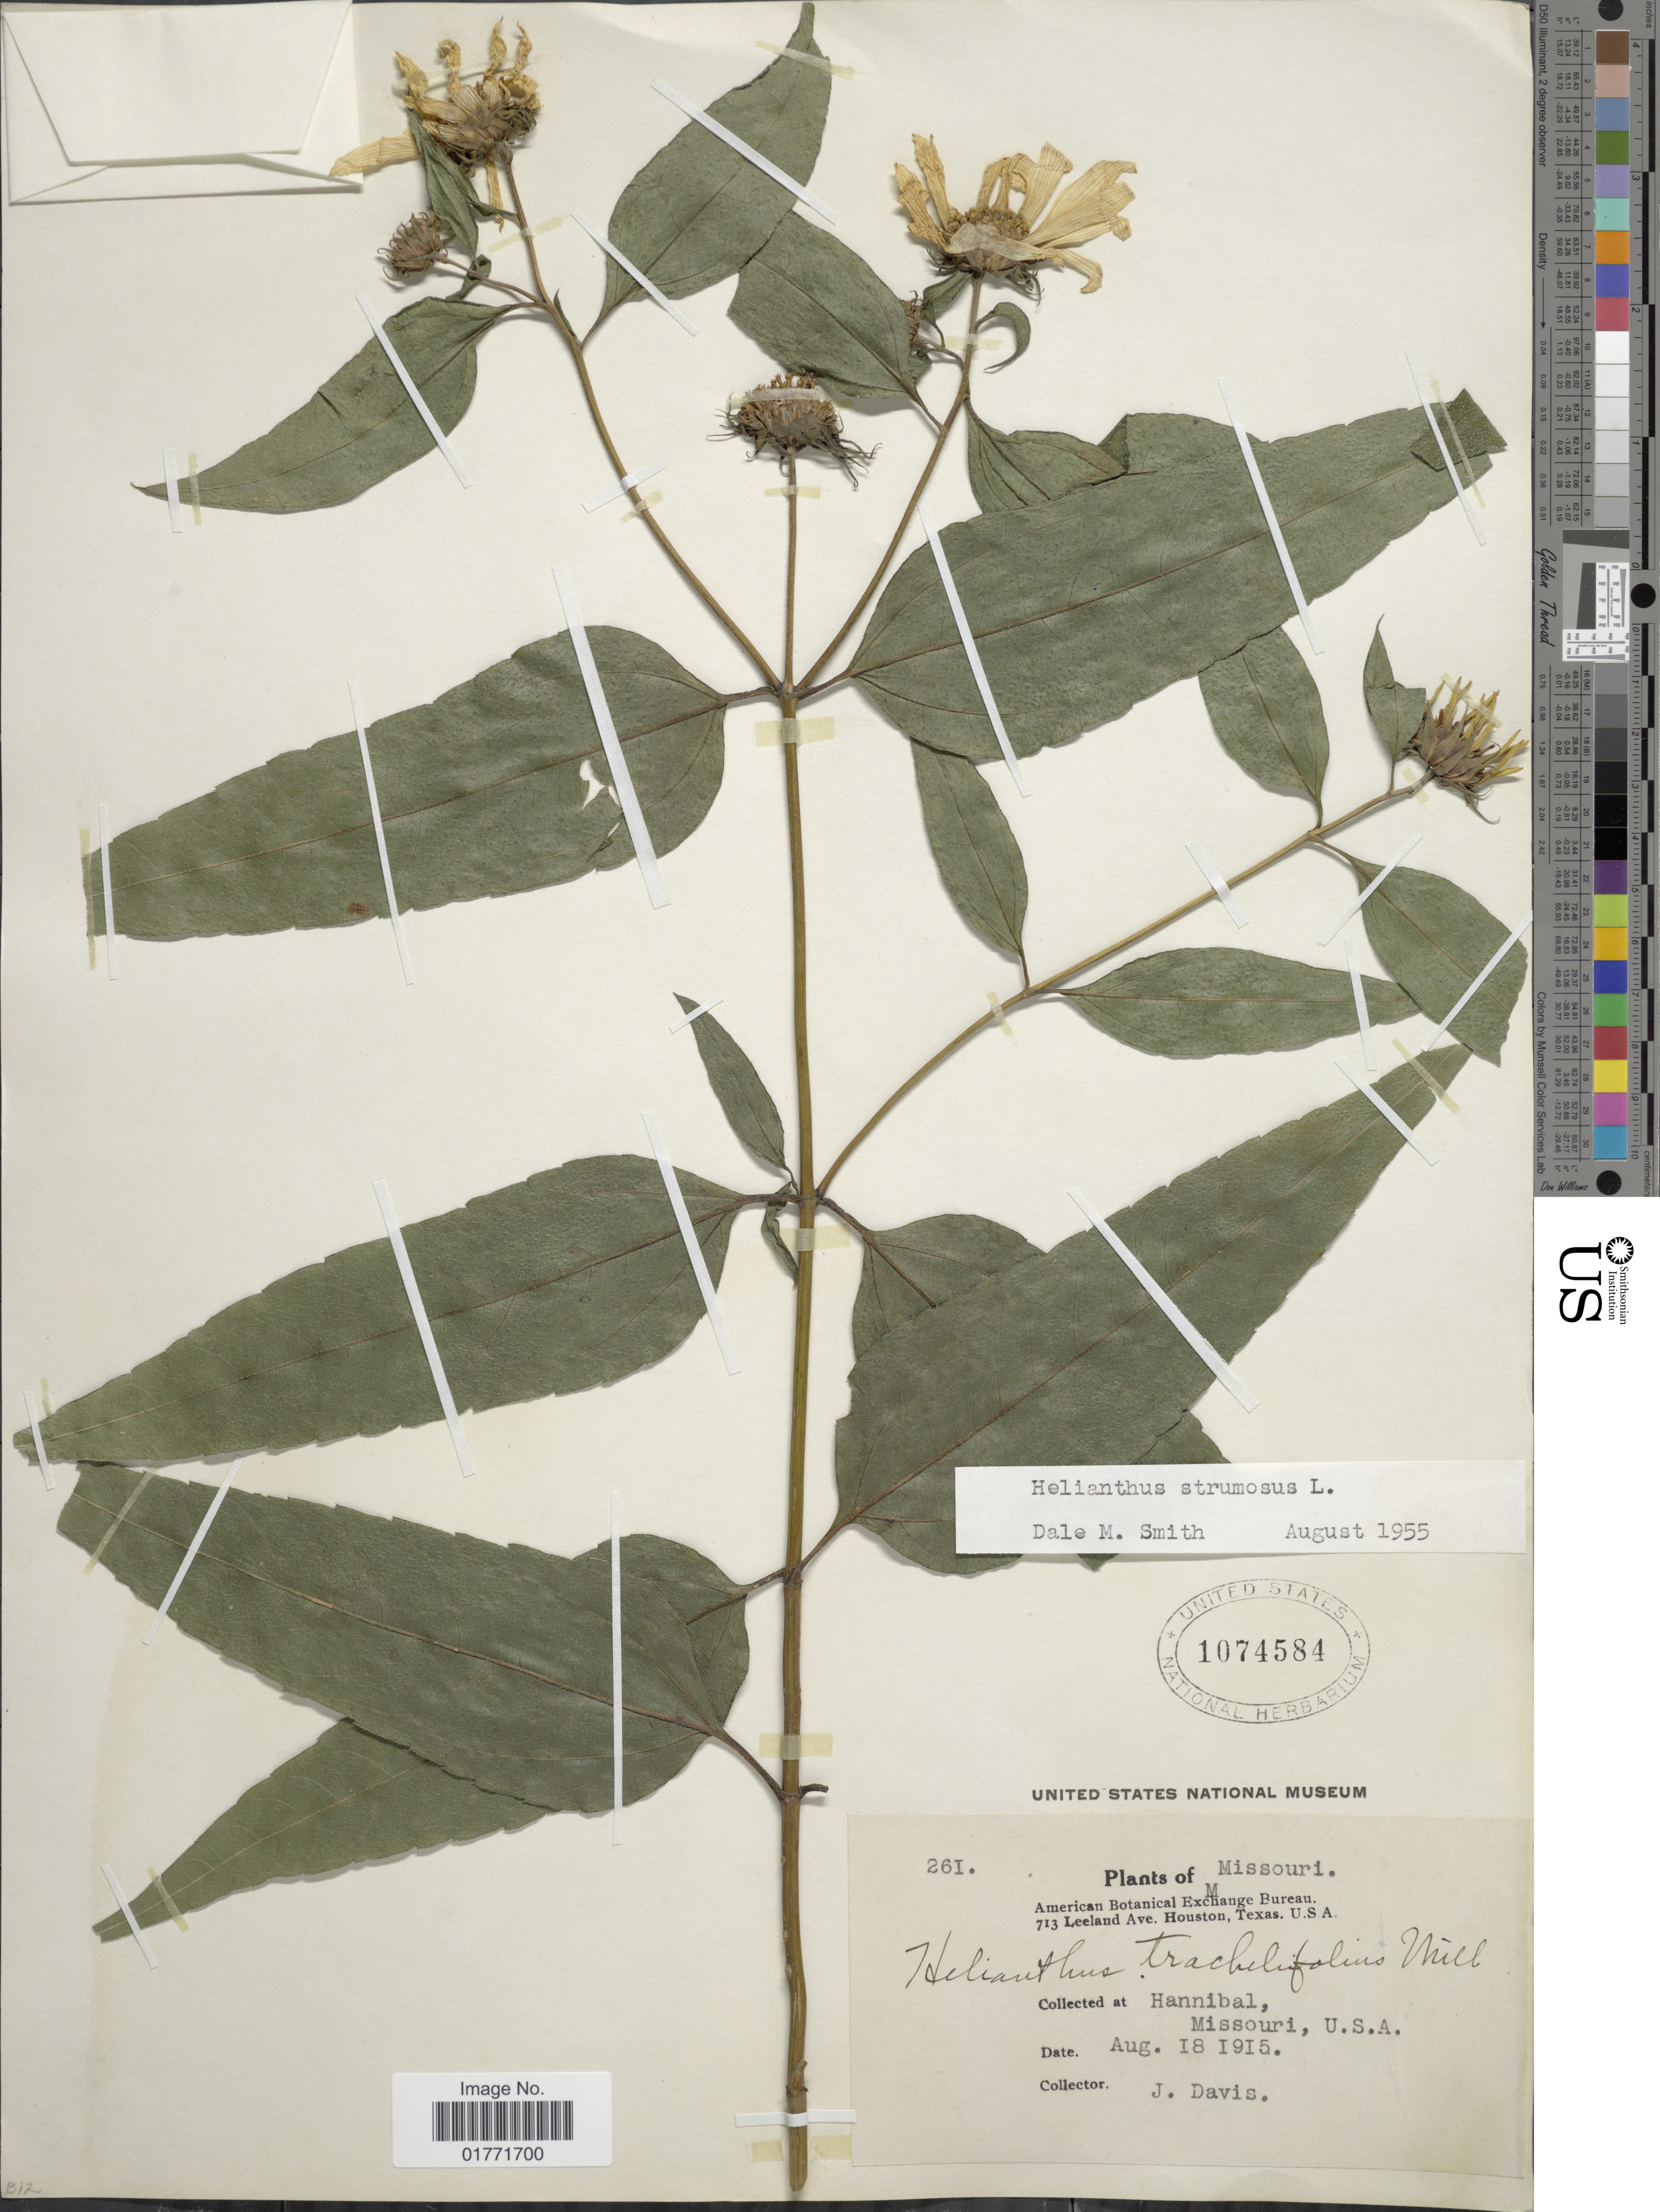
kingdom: Plantae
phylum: Tracheophyta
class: Magnoliopsida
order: Asterales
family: Asteraceae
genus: Helianthus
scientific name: Helianthus strumosus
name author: L.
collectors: J. Davis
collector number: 261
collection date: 1915-08-18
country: United States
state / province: Missouri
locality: Hannibal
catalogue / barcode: US 1074584